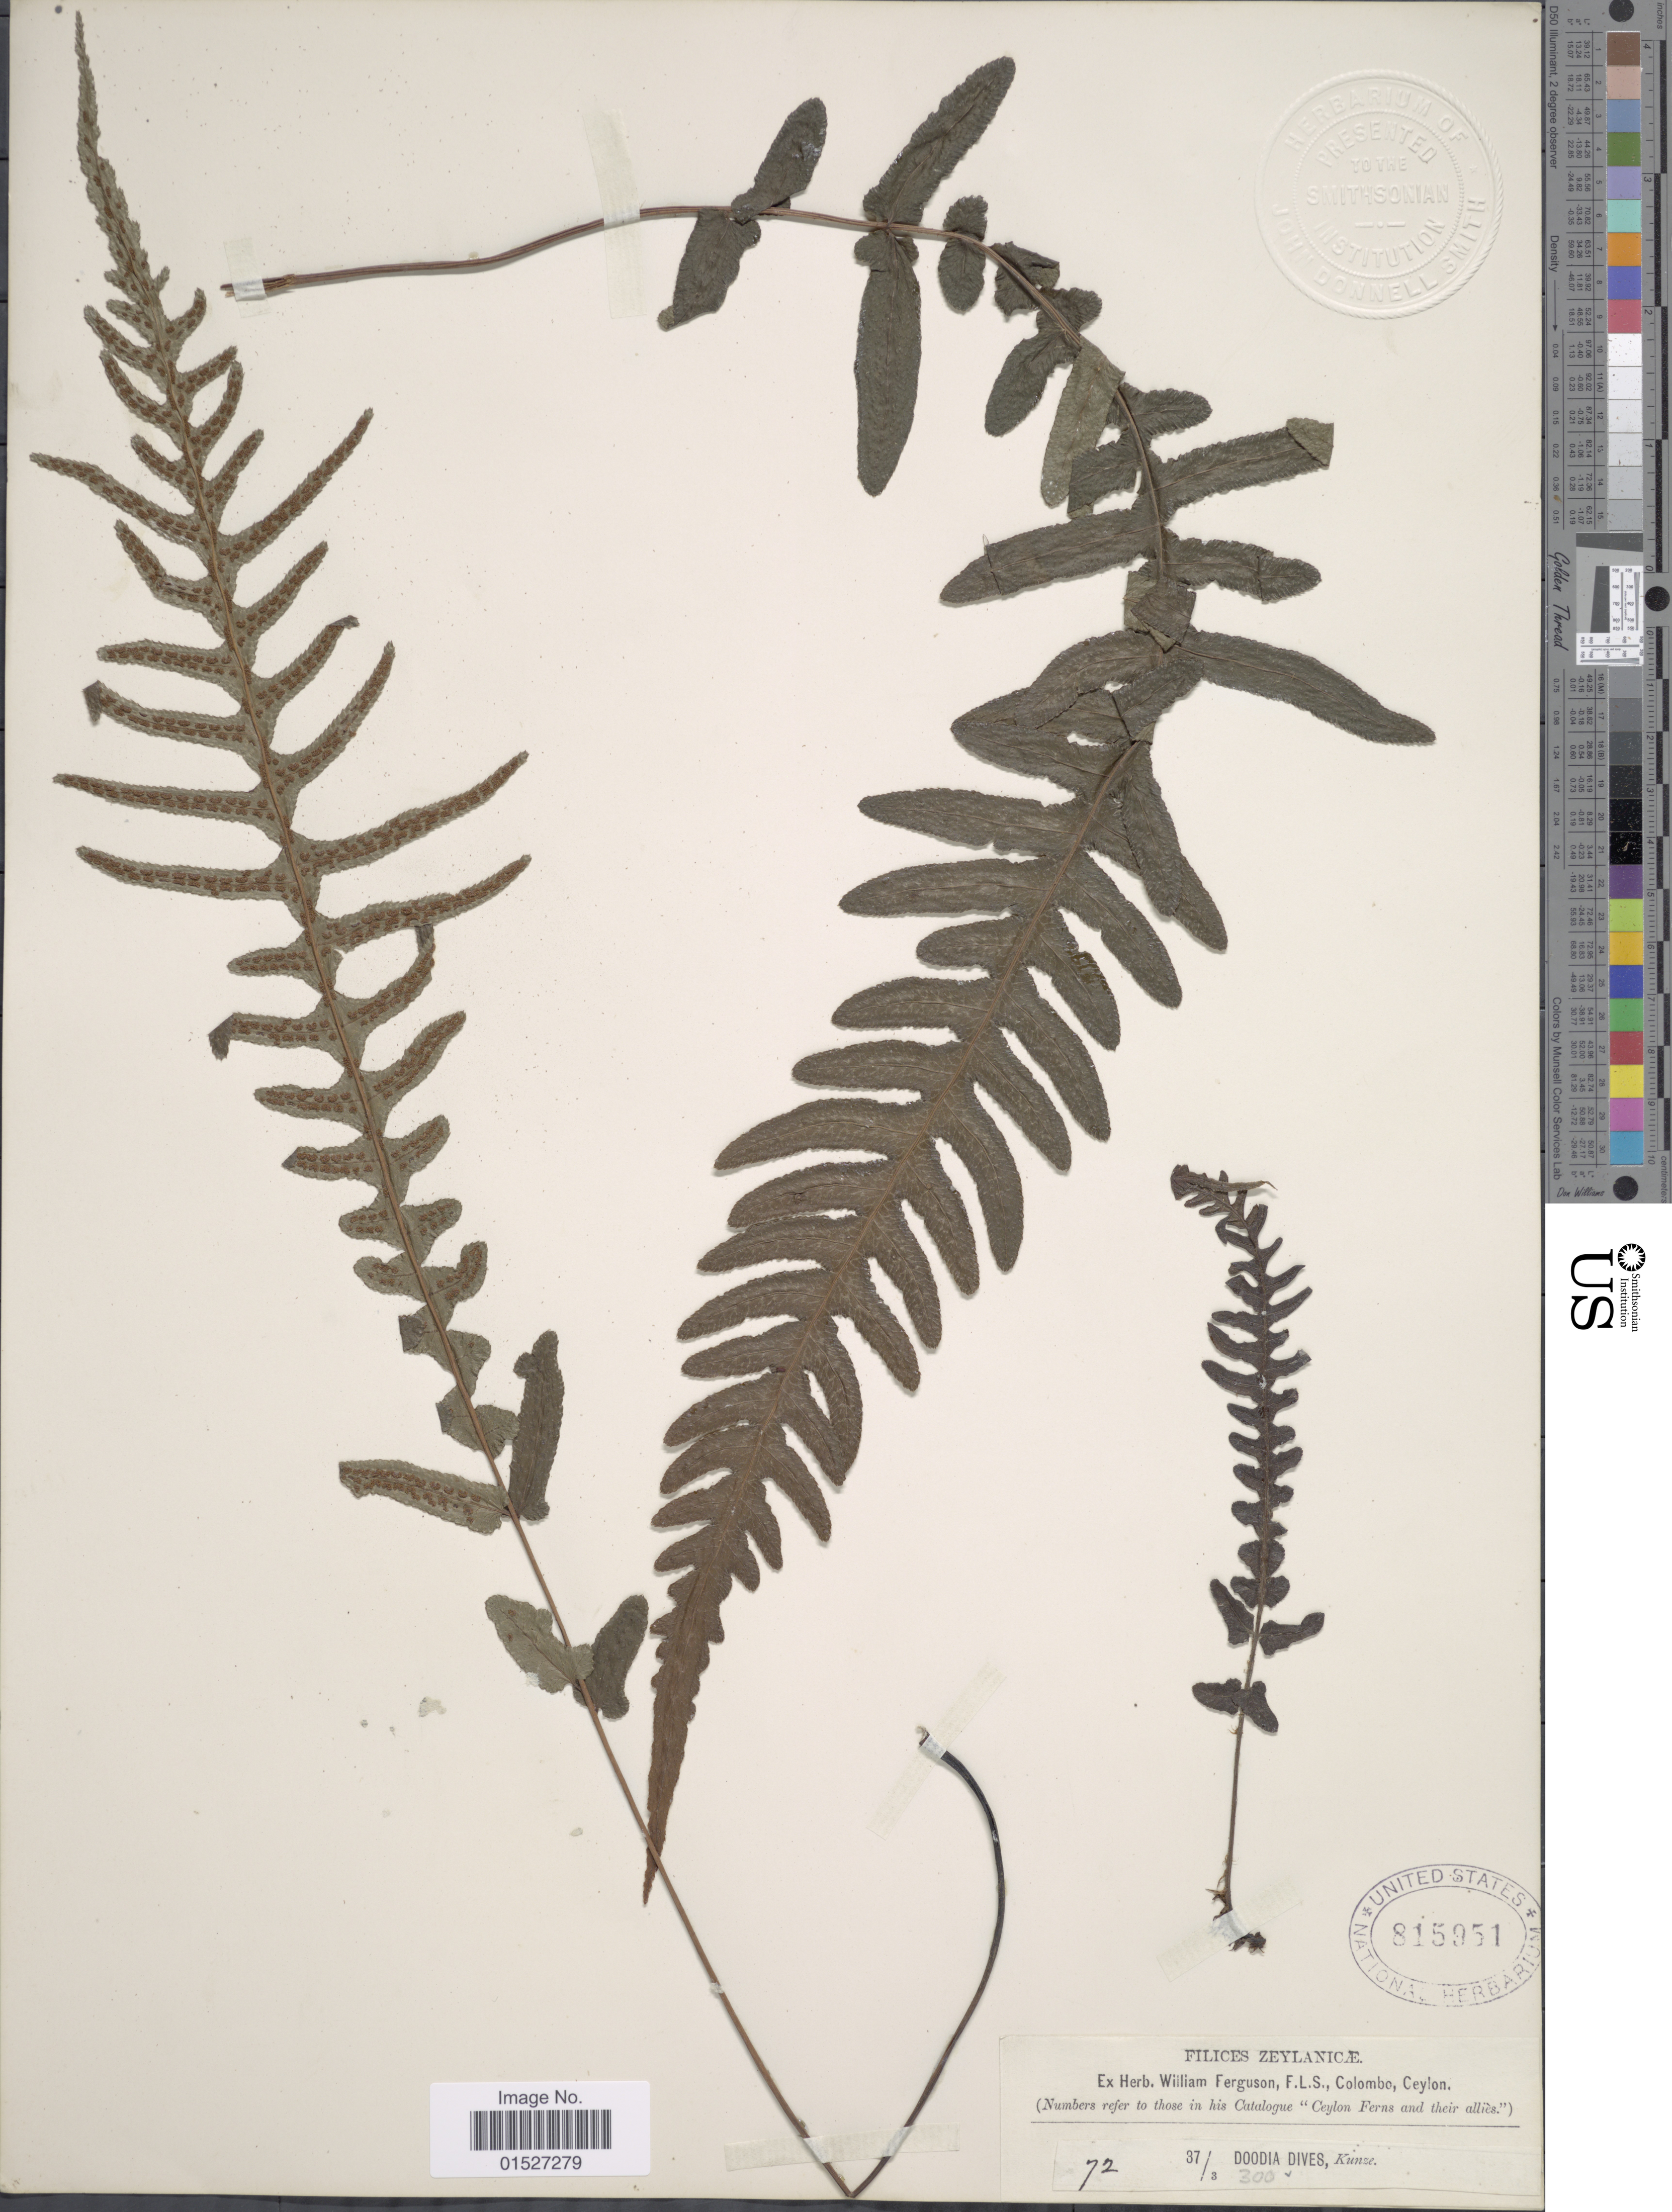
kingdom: Plantae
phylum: Tracheophyta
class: Polypodiopsida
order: Polypodiales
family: Blechnaceae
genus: Blechnum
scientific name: Blechnum dives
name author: (Kunze) Christenh.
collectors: ex herb. William Ferguson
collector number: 72/37/3?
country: Sri Lanka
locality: F.L.S., Colombo, Ceylon. Filices Zeylanicae.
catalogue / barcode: US 815951